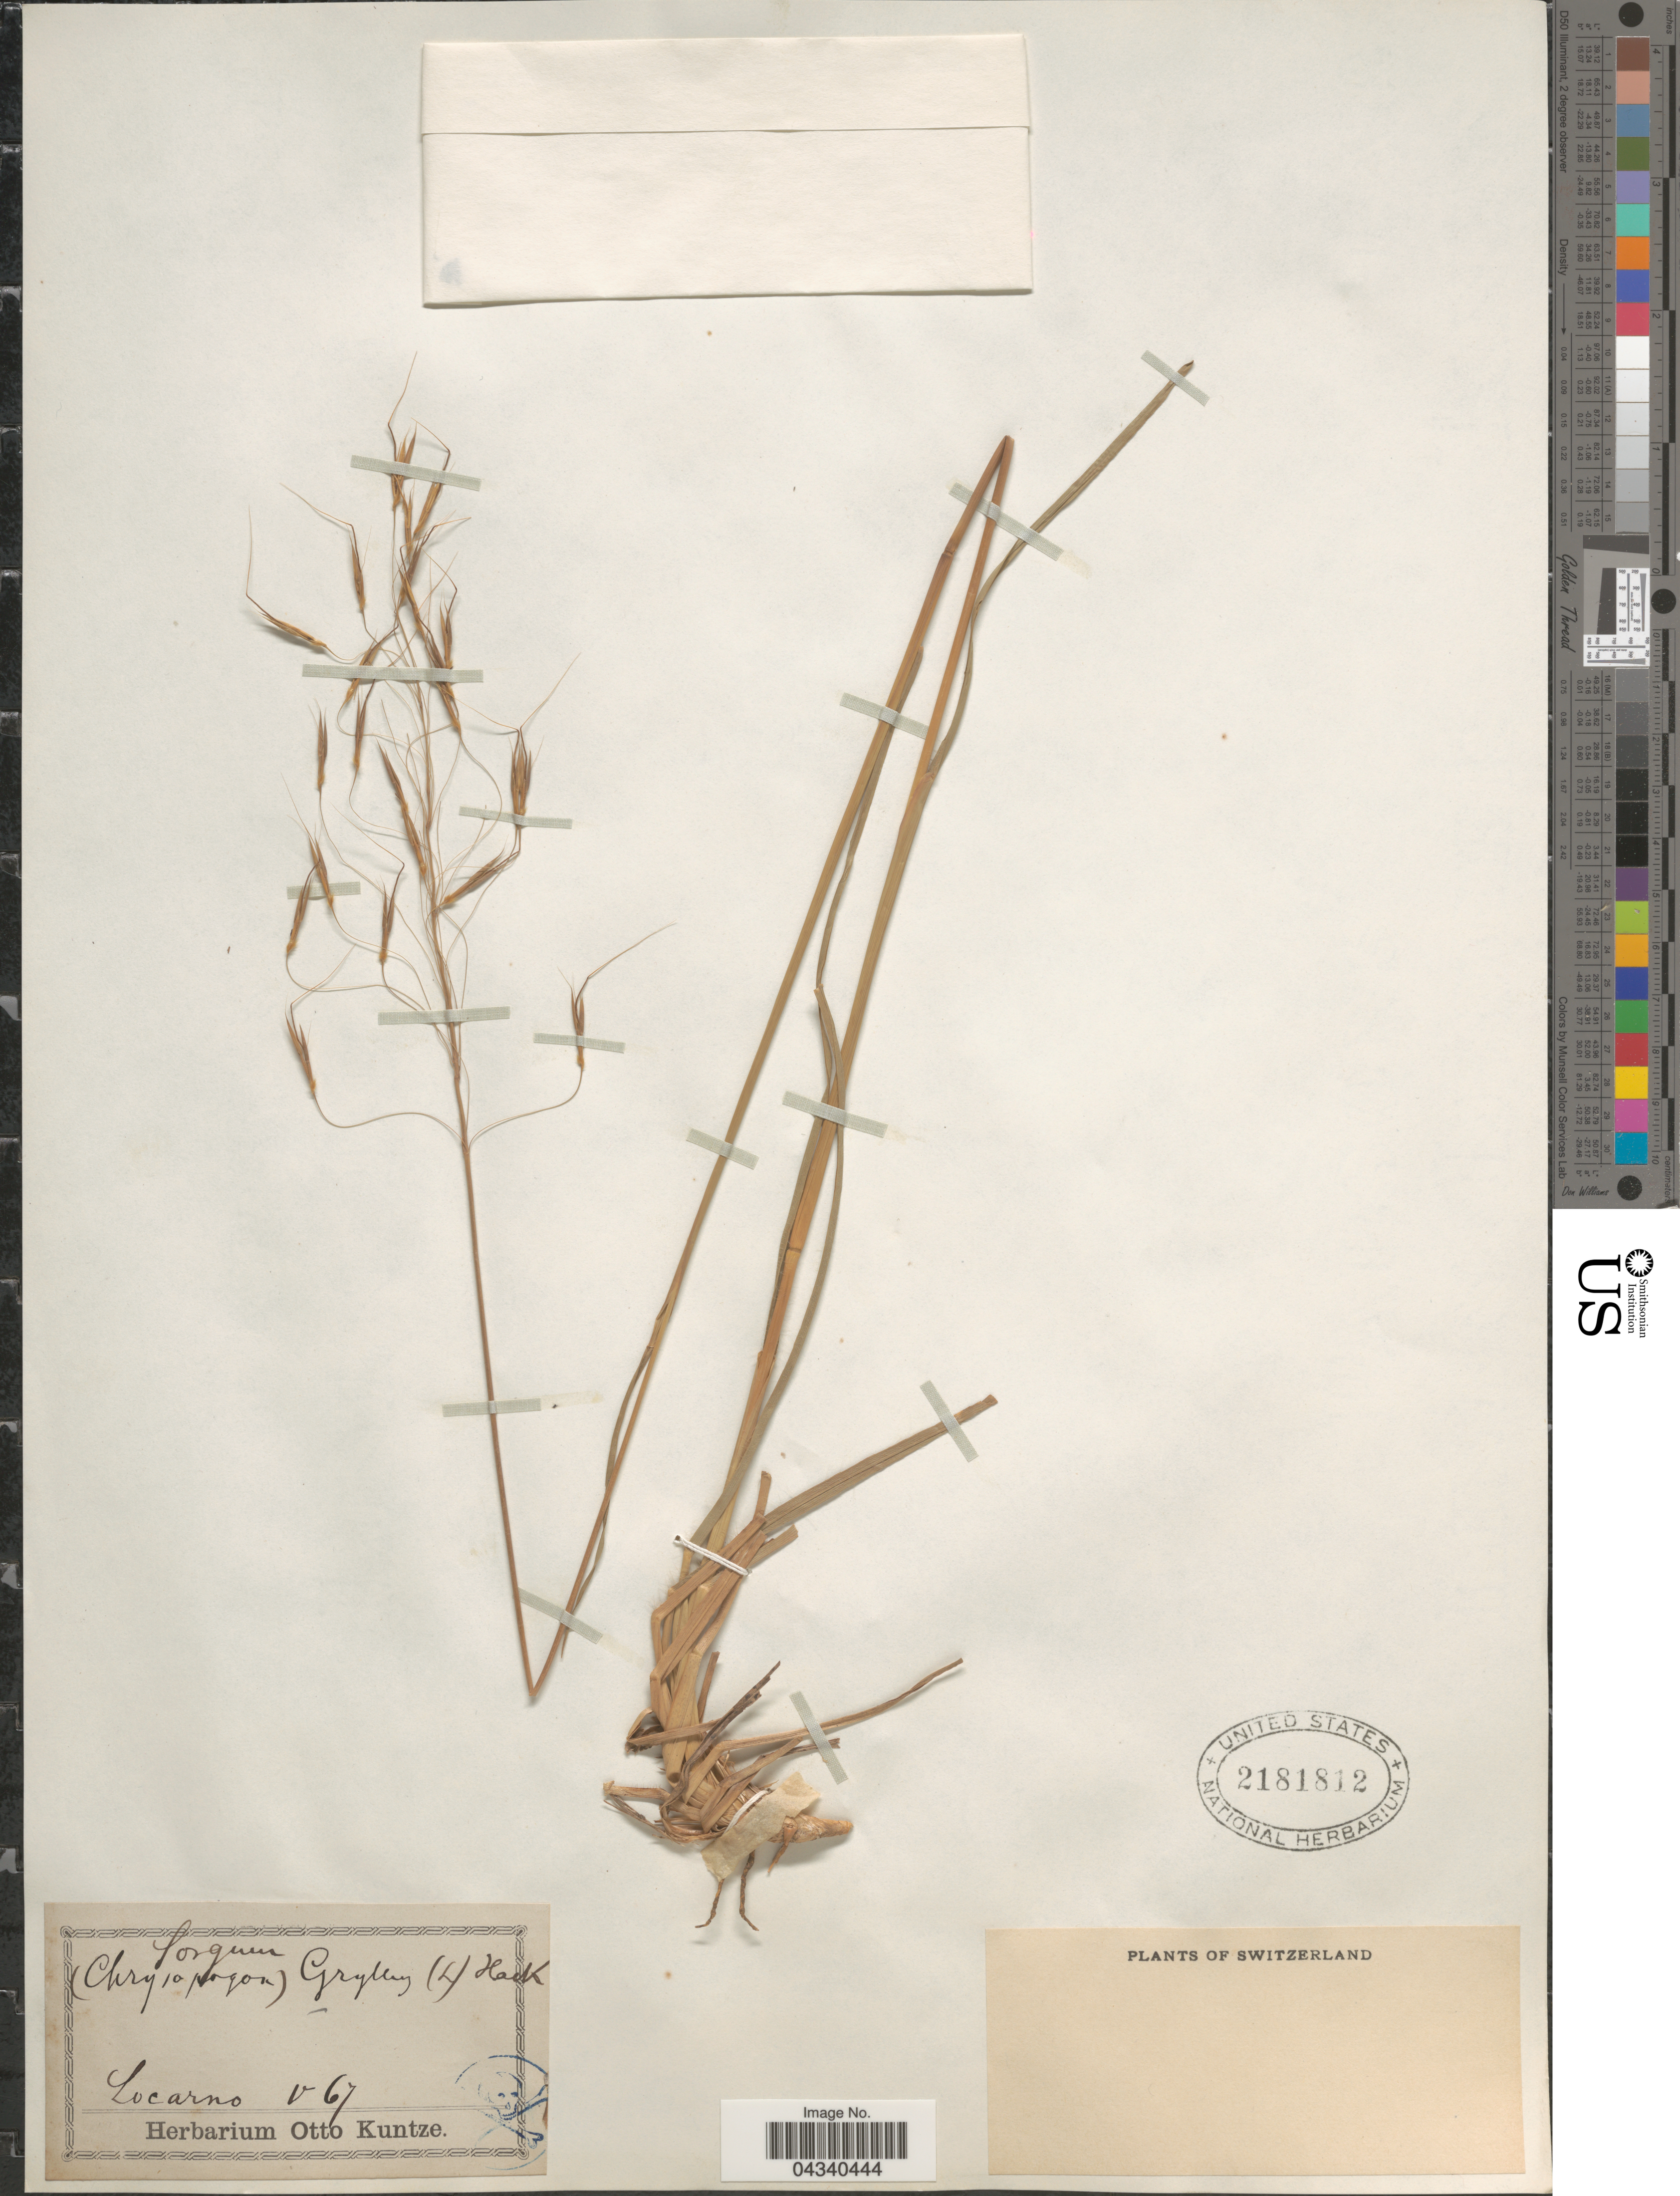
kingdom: Plantae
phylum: Tracheophyta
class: Liliopsida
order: Poales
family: Poaceae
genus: Sorghum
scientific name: Sorghum sp.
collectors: ex herb. Otto Kuntze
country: Switzerland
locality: Locarno.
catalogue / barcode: US 2181812